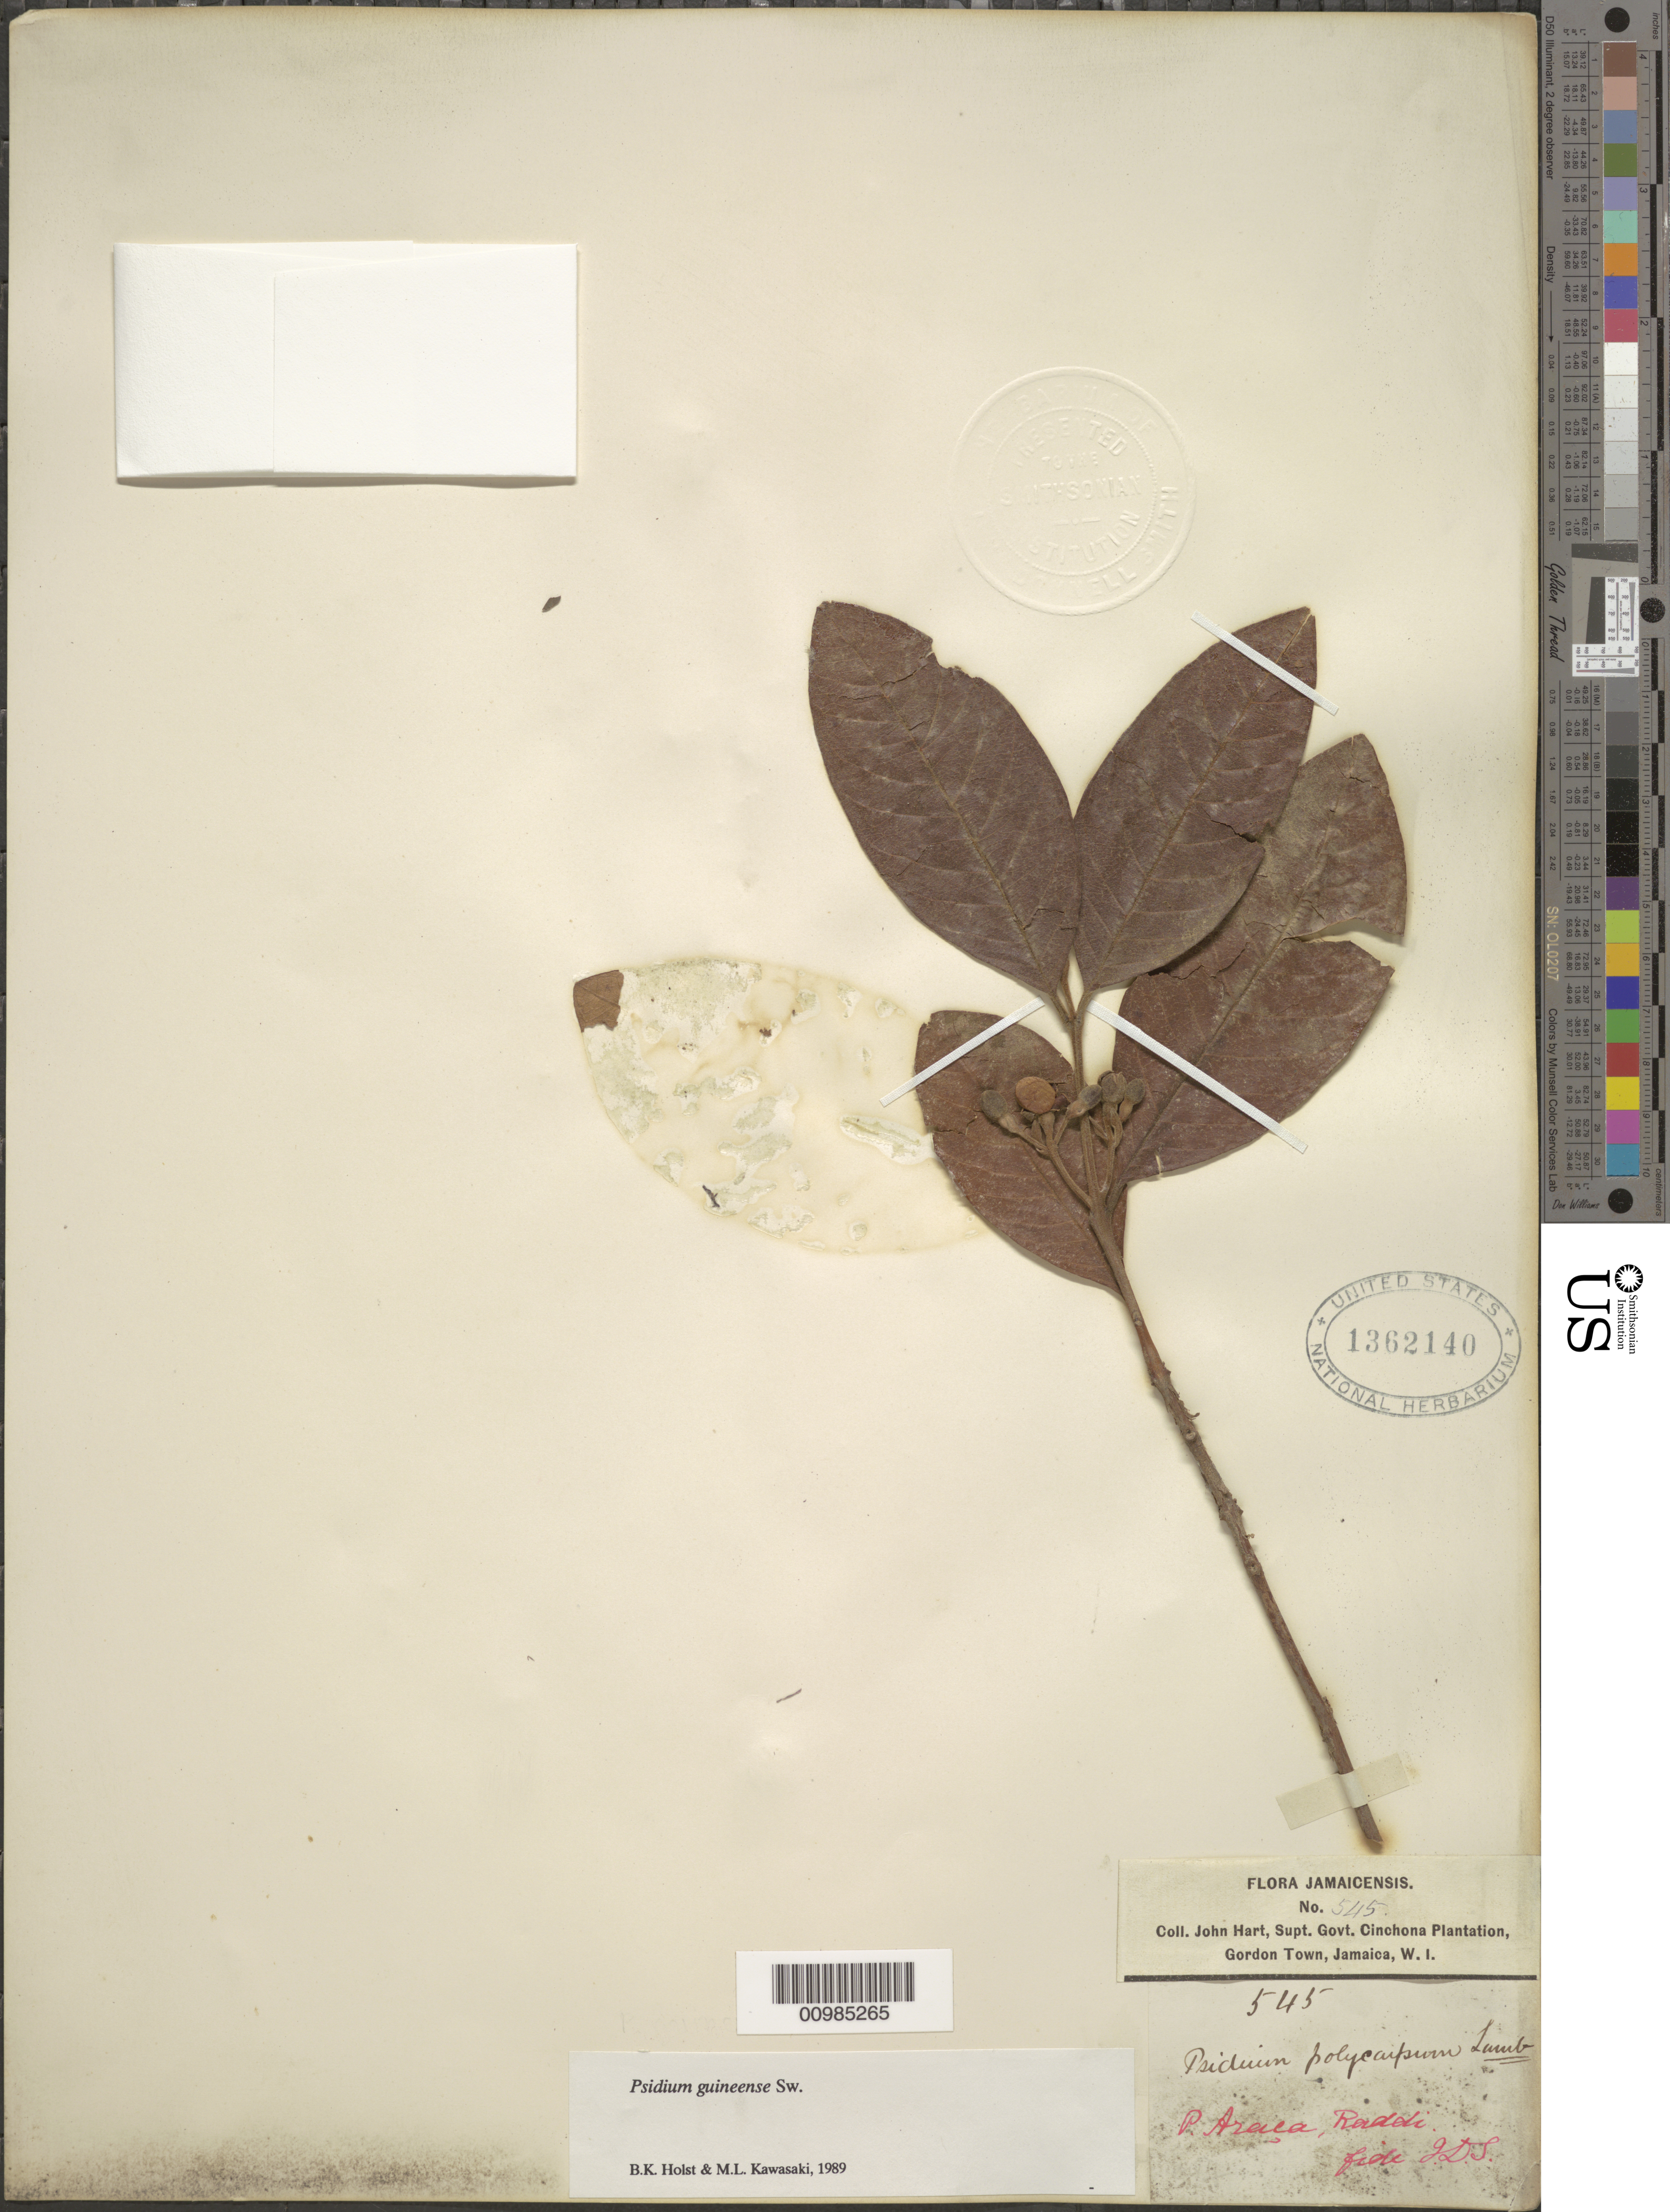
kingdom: Plantae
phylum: Tracheophyta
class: Magnoliopsida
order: Myrtales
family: Myrtaceae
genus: Psidium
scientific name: Psidium guineense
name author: Sw.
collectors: J. Hart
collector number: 545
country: Jamaica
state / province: Saint Andrew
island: Jamaica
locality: Gordon Town, Cinchona Plantation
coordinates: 0 N, 0 E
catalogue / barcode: US 1362140